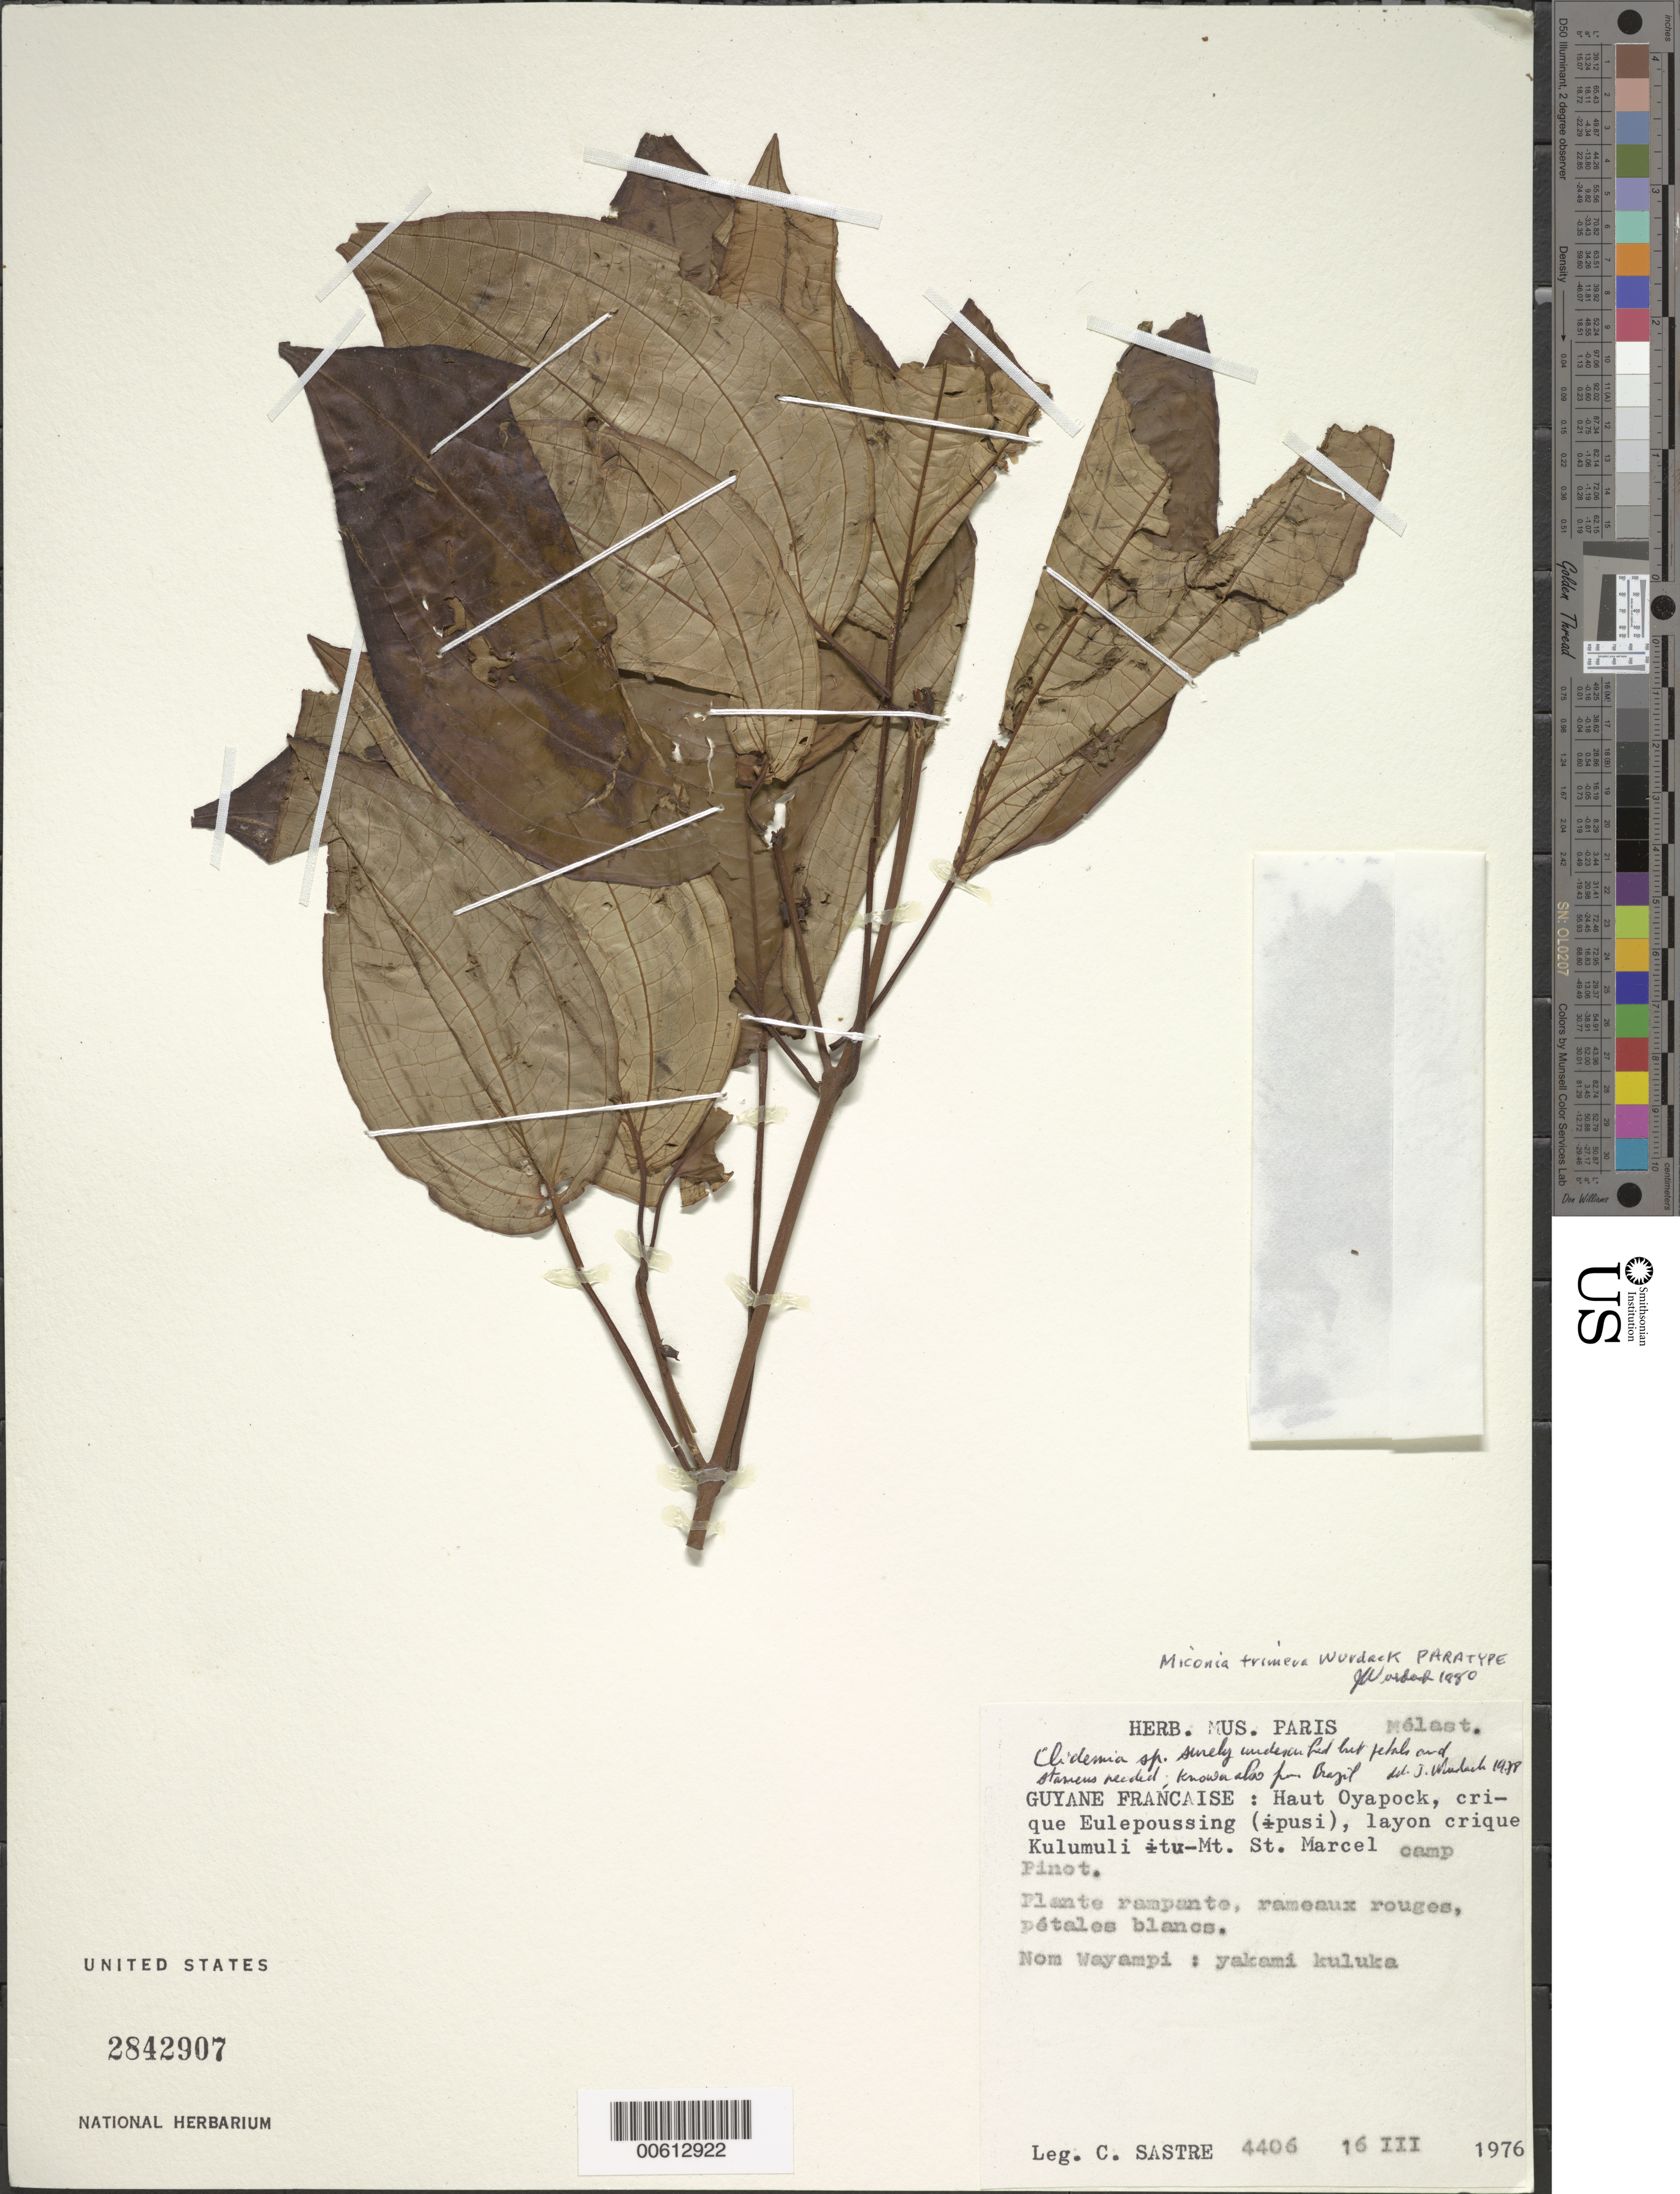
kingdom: Plantae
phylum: Tracheophyta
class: Magnoliopsida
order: Myrtales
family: Melastomataceae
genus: Miconia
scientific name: Miconia trimera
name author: Wurdack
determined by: Wurdack, John J., (US), US (UNITED STATES)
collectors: C. H. L. Sastre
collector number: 4406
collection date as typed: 16-Mar-76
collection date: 1976-03-16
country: French Guiana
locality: Haut Oyapock, Crique Eulepoussing, layon crique Kulumuli to Mt. St. Marcel, Camp Pinot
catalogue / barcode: US 2842907